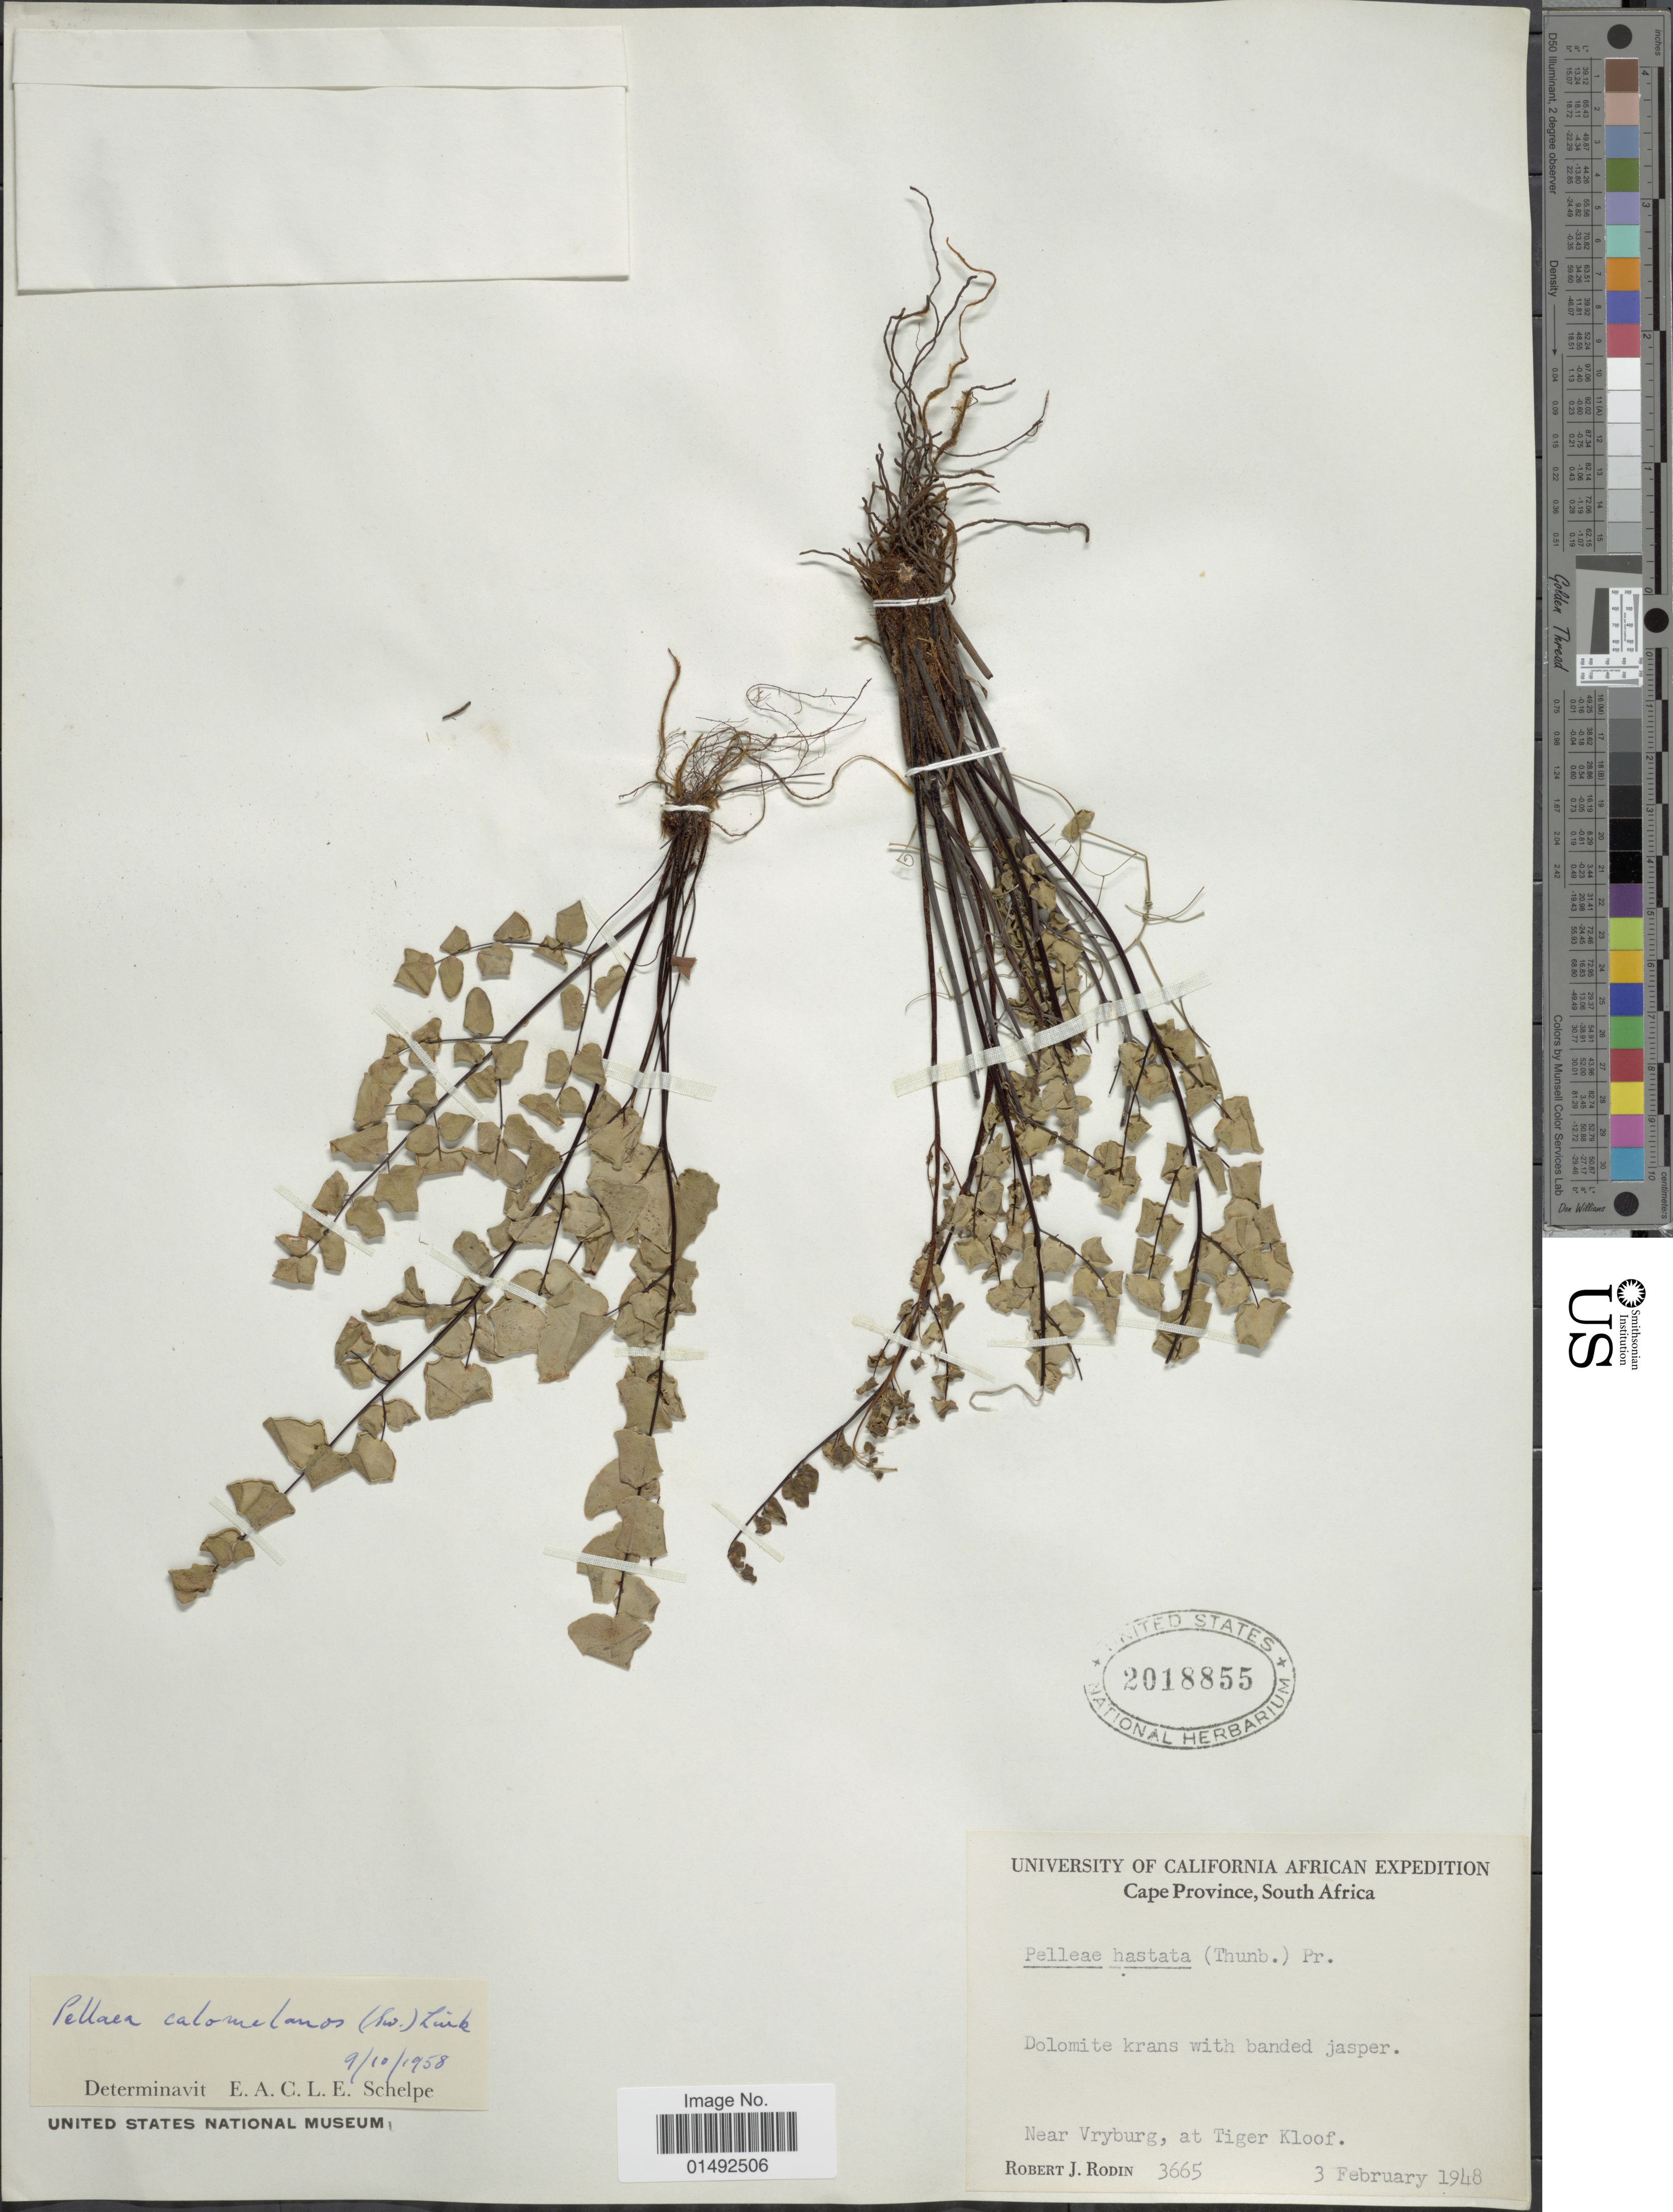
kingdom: Plantae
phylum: Tracheophyta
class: Polypodiopsida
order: Polypodiales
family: Pteridaceae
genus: Pellaea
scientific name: Pellaea calomelanos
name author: (Sw.) Link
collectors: R. J. Rodin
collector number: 3665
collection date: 1948-02-03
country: South Africa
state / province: North West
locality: Dolomite krans with banded jasper, Near Vryburg, at Tiger Kloof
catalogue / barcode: US 2018855